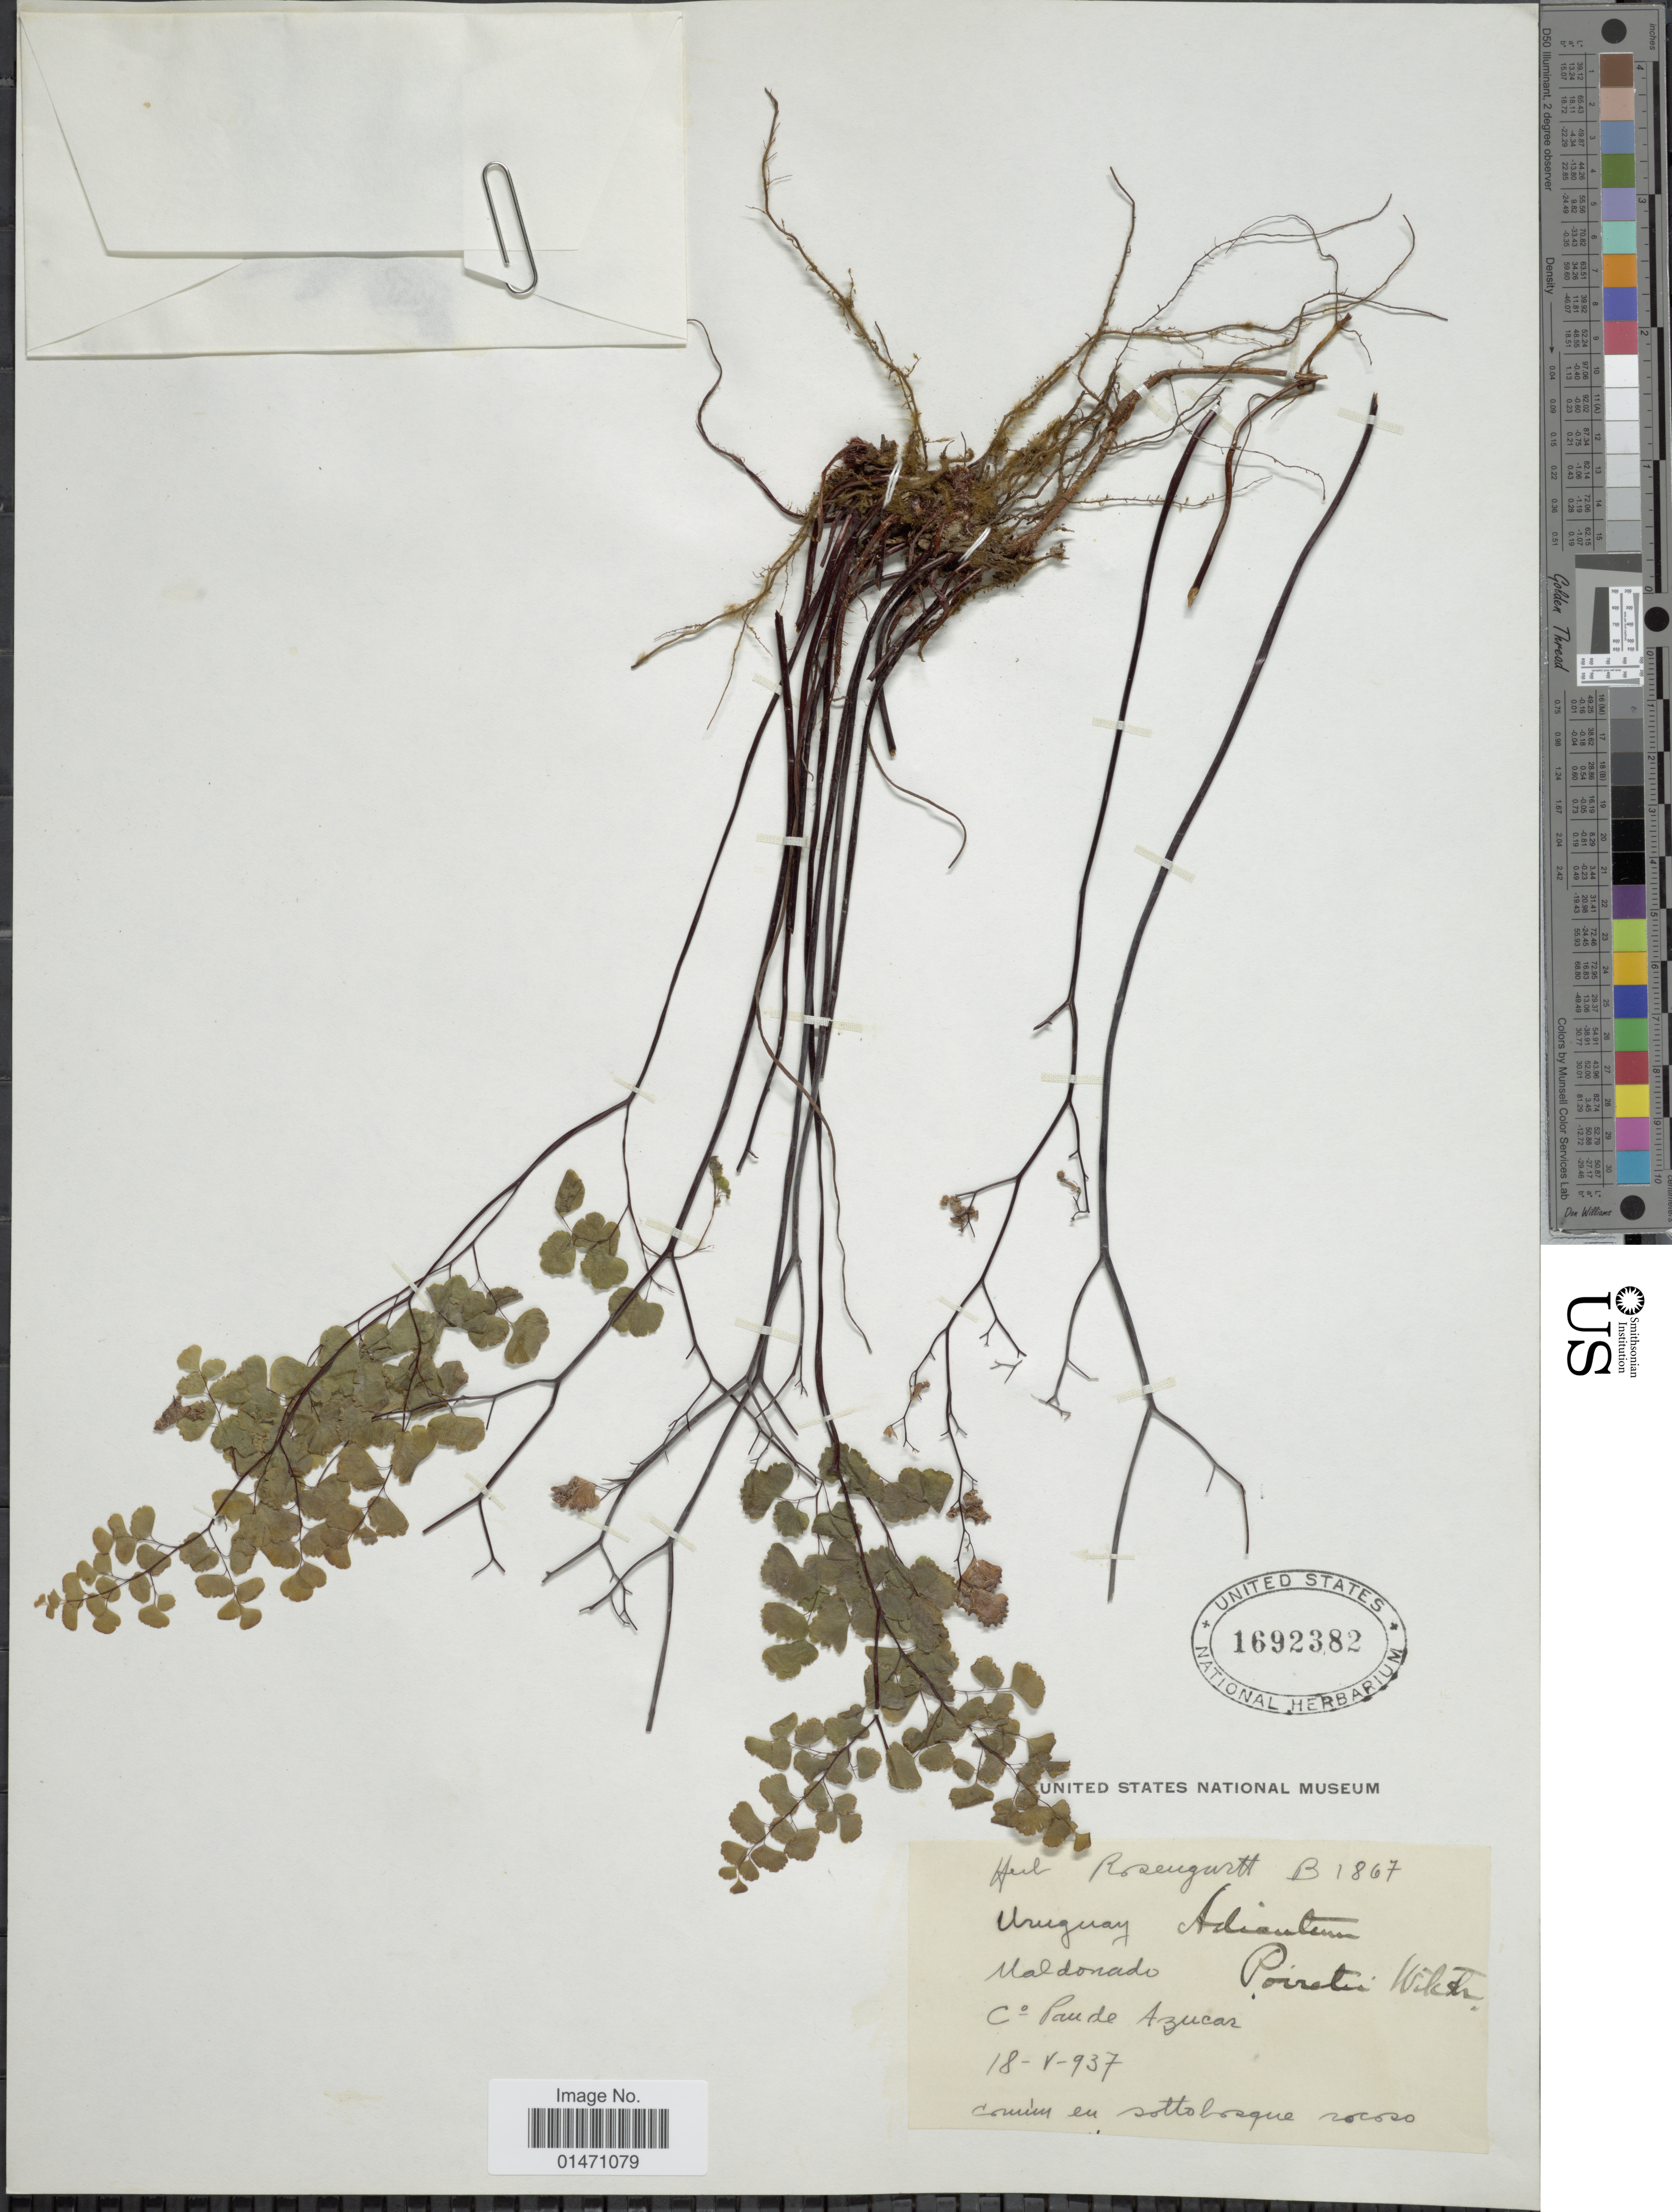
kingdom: Plantae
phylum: Tracheophyta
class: Polypodiopsida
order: Polypodiales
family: Pteridaceae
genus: Adiantum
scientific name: Adiantum poiretii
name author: Wikstr.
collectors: ex herb. Rosengurtt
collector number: B1867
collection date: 1937-05-18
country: Uruguay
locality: Uruguay, Co. Paude Azucar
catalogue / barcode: US 1692382